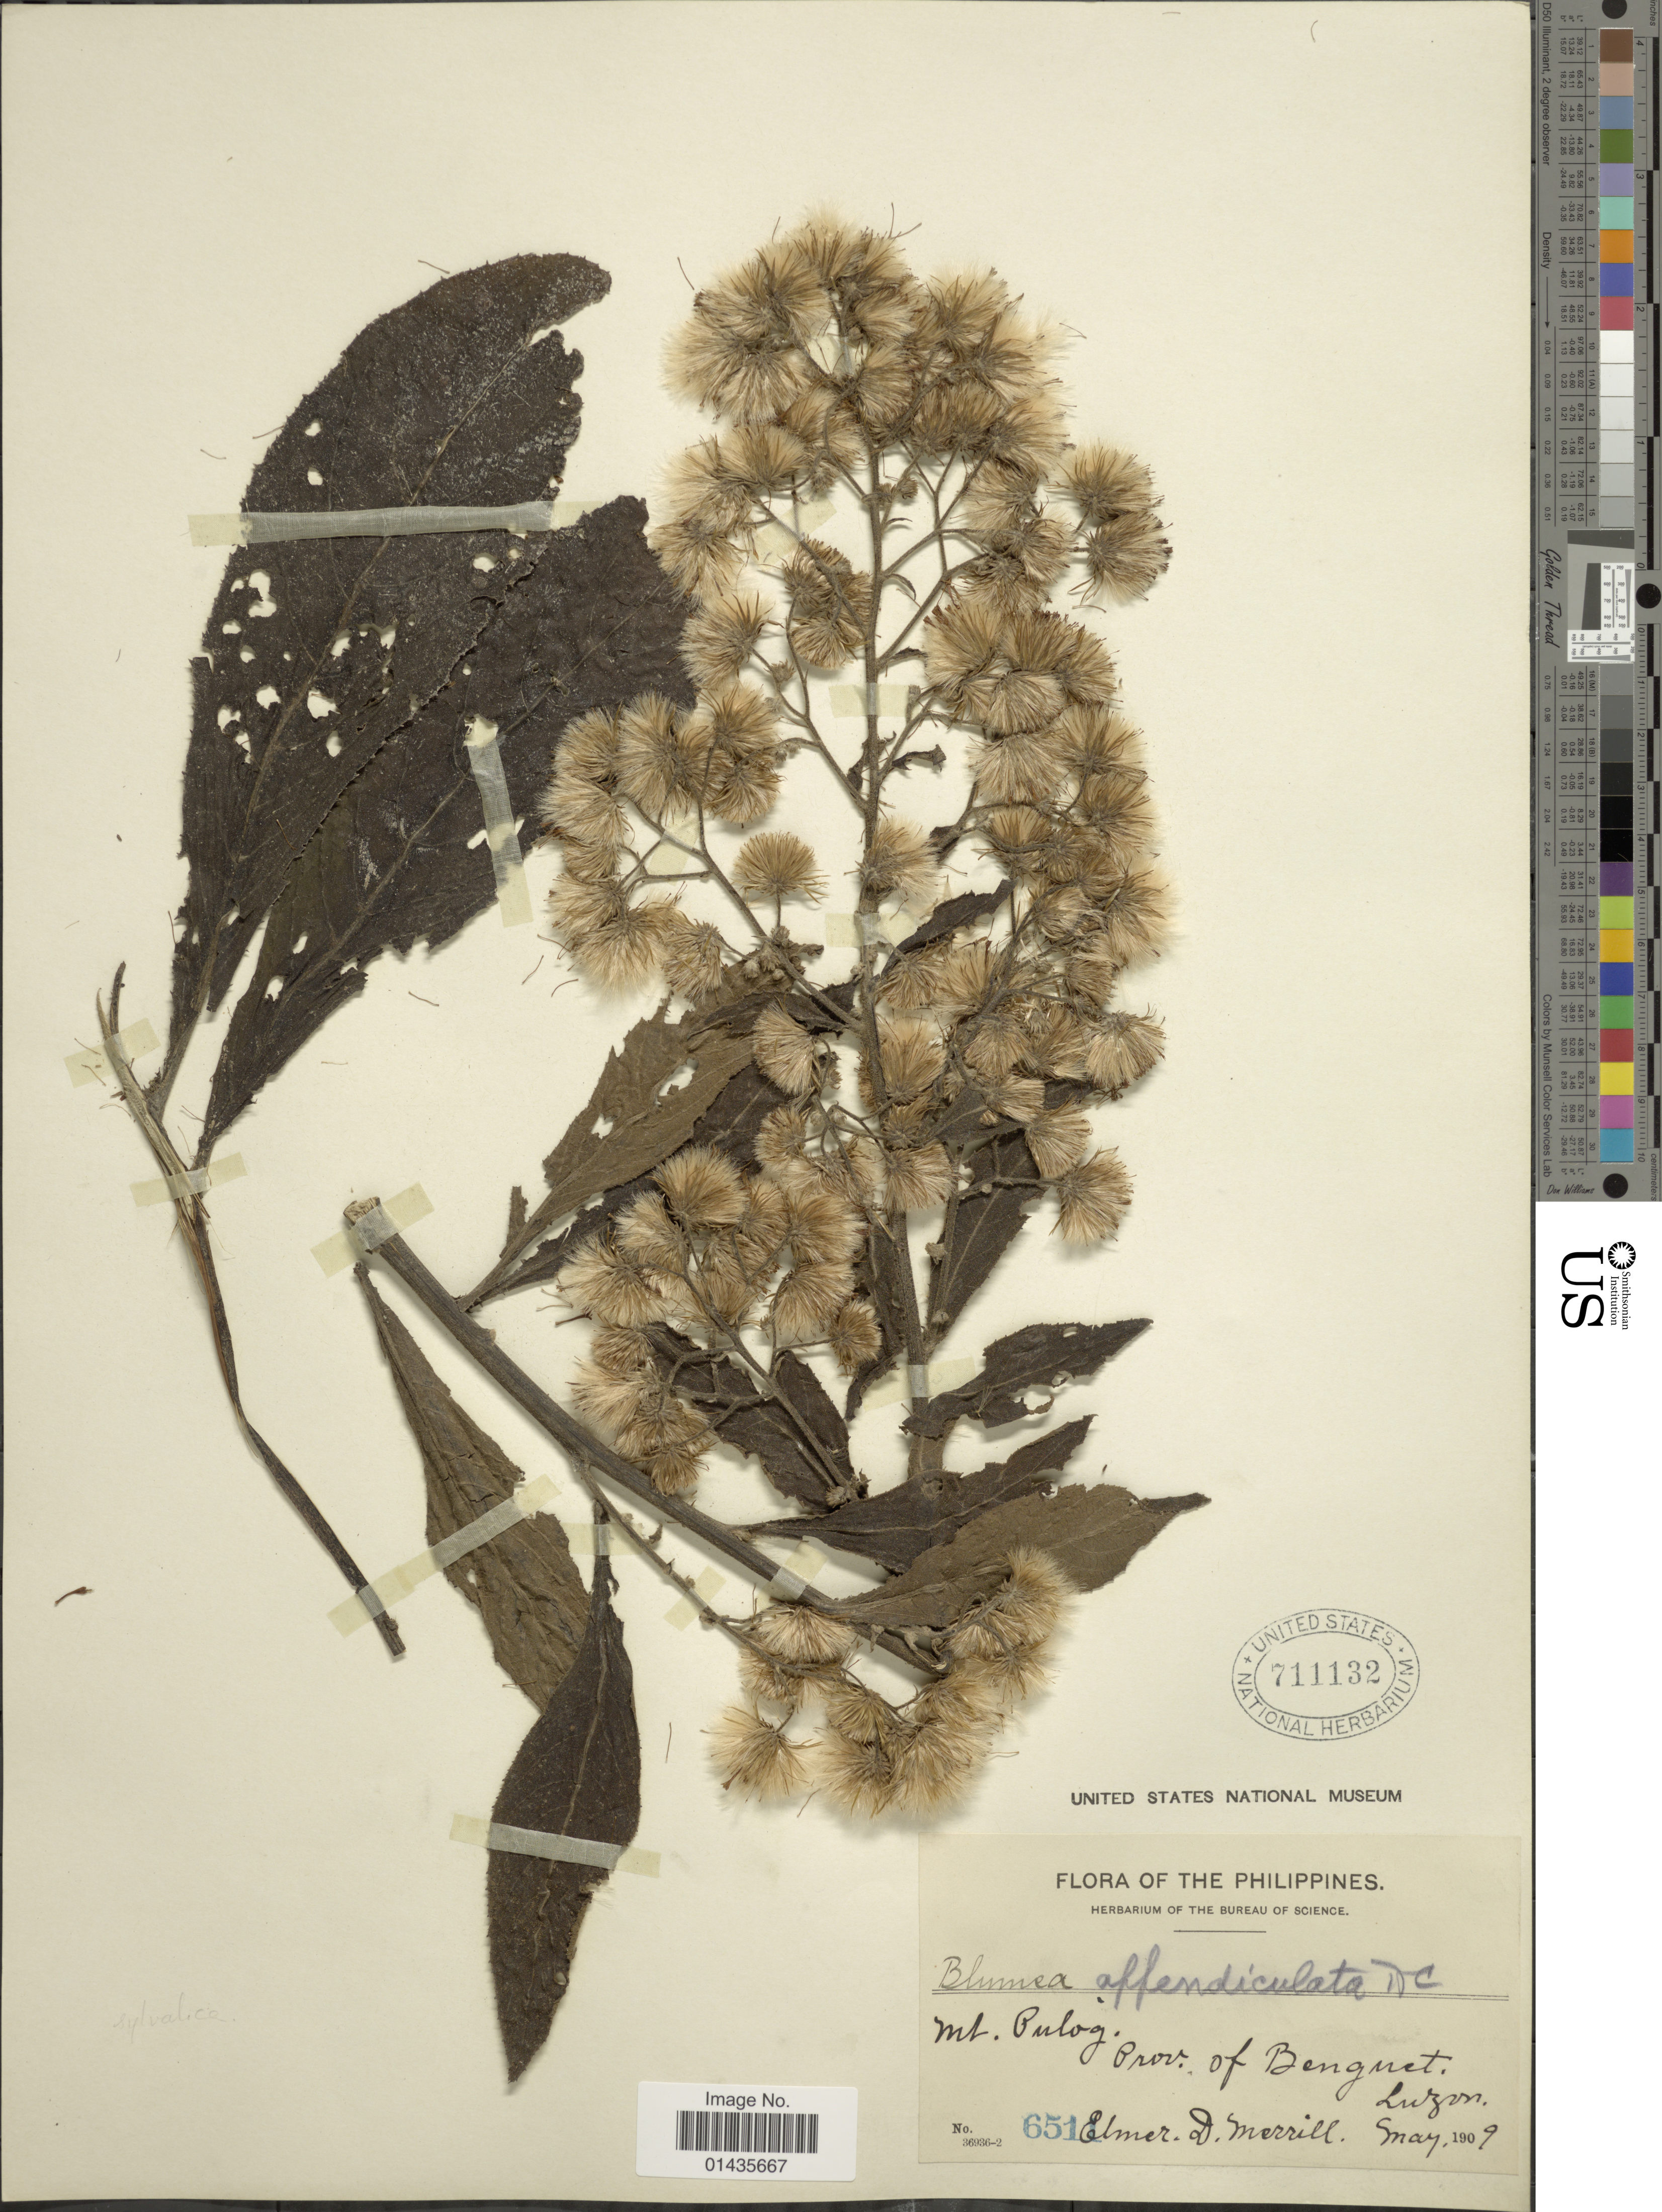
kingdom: Plantae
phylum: Tracheophyta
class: Magnoliopsida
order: Asterales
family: Asteraceae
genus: Blumea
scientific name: Blumea appendiculata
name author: DC.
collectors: E. D. Merrill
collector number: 6511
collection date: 1909-05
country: Philippines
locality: Mt. Pulog, Prov. of Benguet, Luzon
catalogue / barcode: US 711132